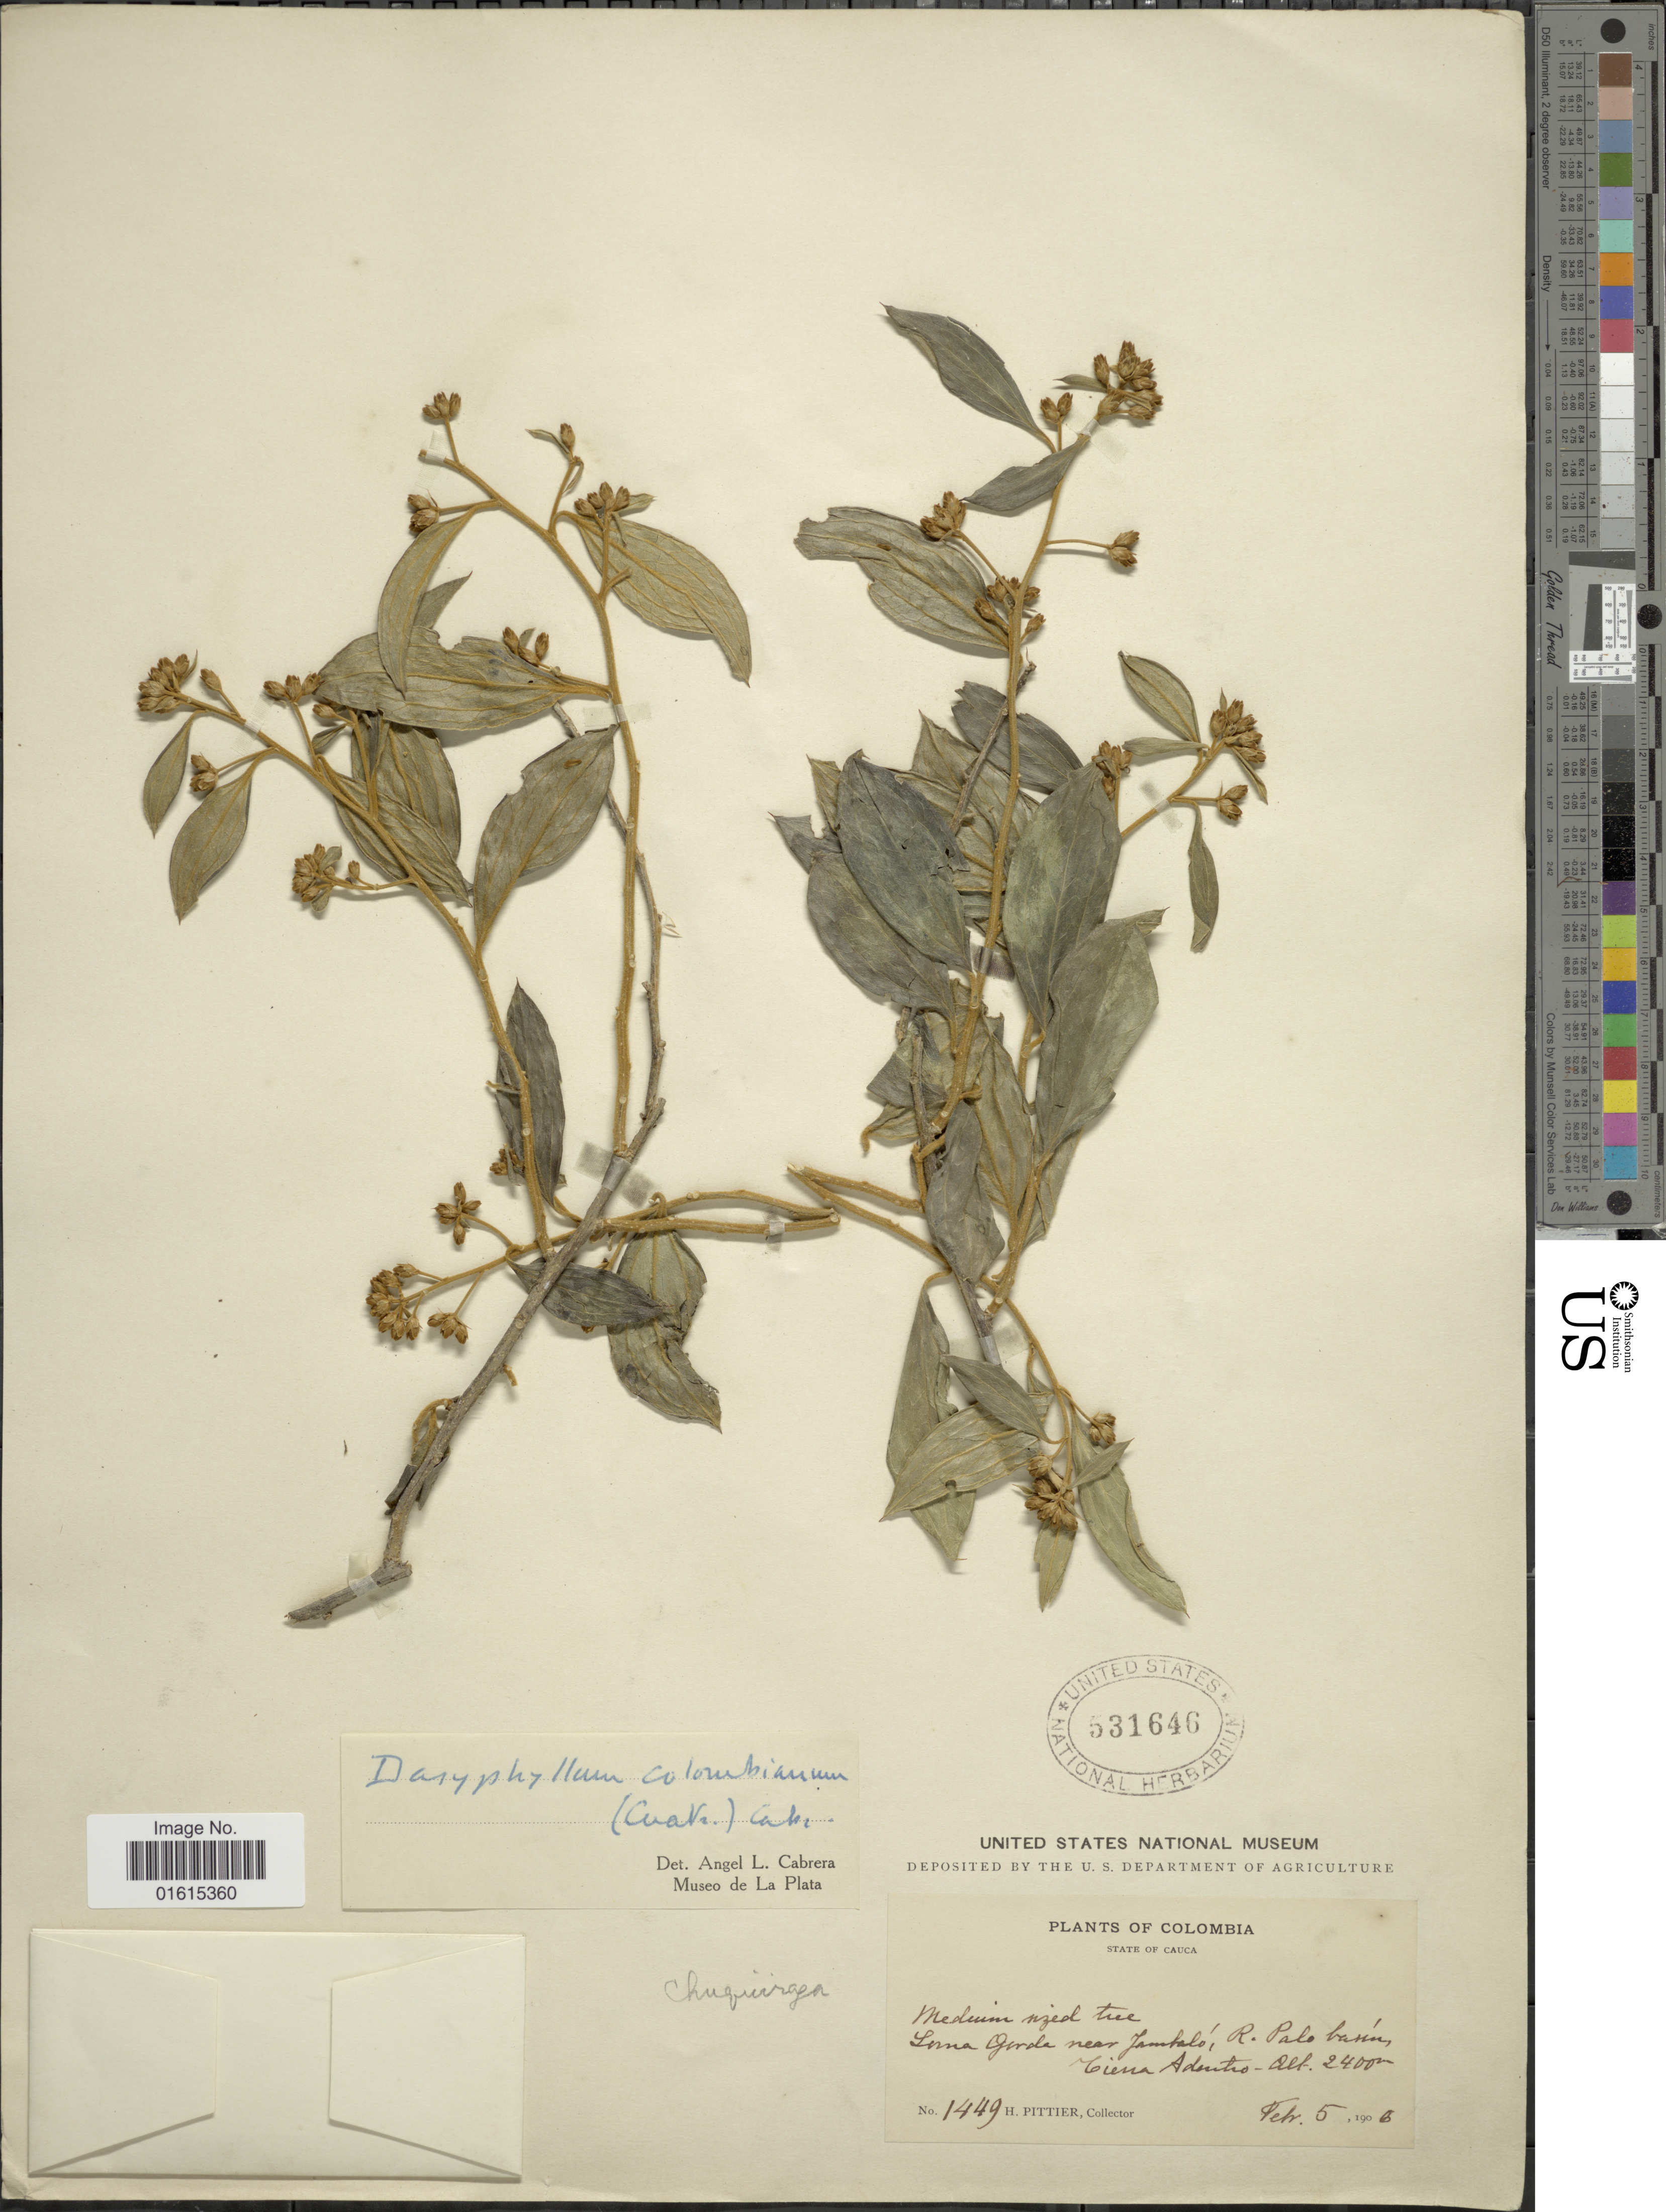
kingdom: Plantae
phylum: Tracheophyta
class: Magnoliopsida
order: Asterales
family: Asteraceae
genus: Dasyphyllum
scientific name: Dasyphyllum colombianum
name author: Cabrera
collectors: H. F. Pittier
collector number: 1449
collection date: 1908-02-05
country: Colombia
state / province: Cauca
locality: Loma Gerda near Jambaló, R. Palo bassin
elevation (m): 2400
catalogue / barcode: US 531646